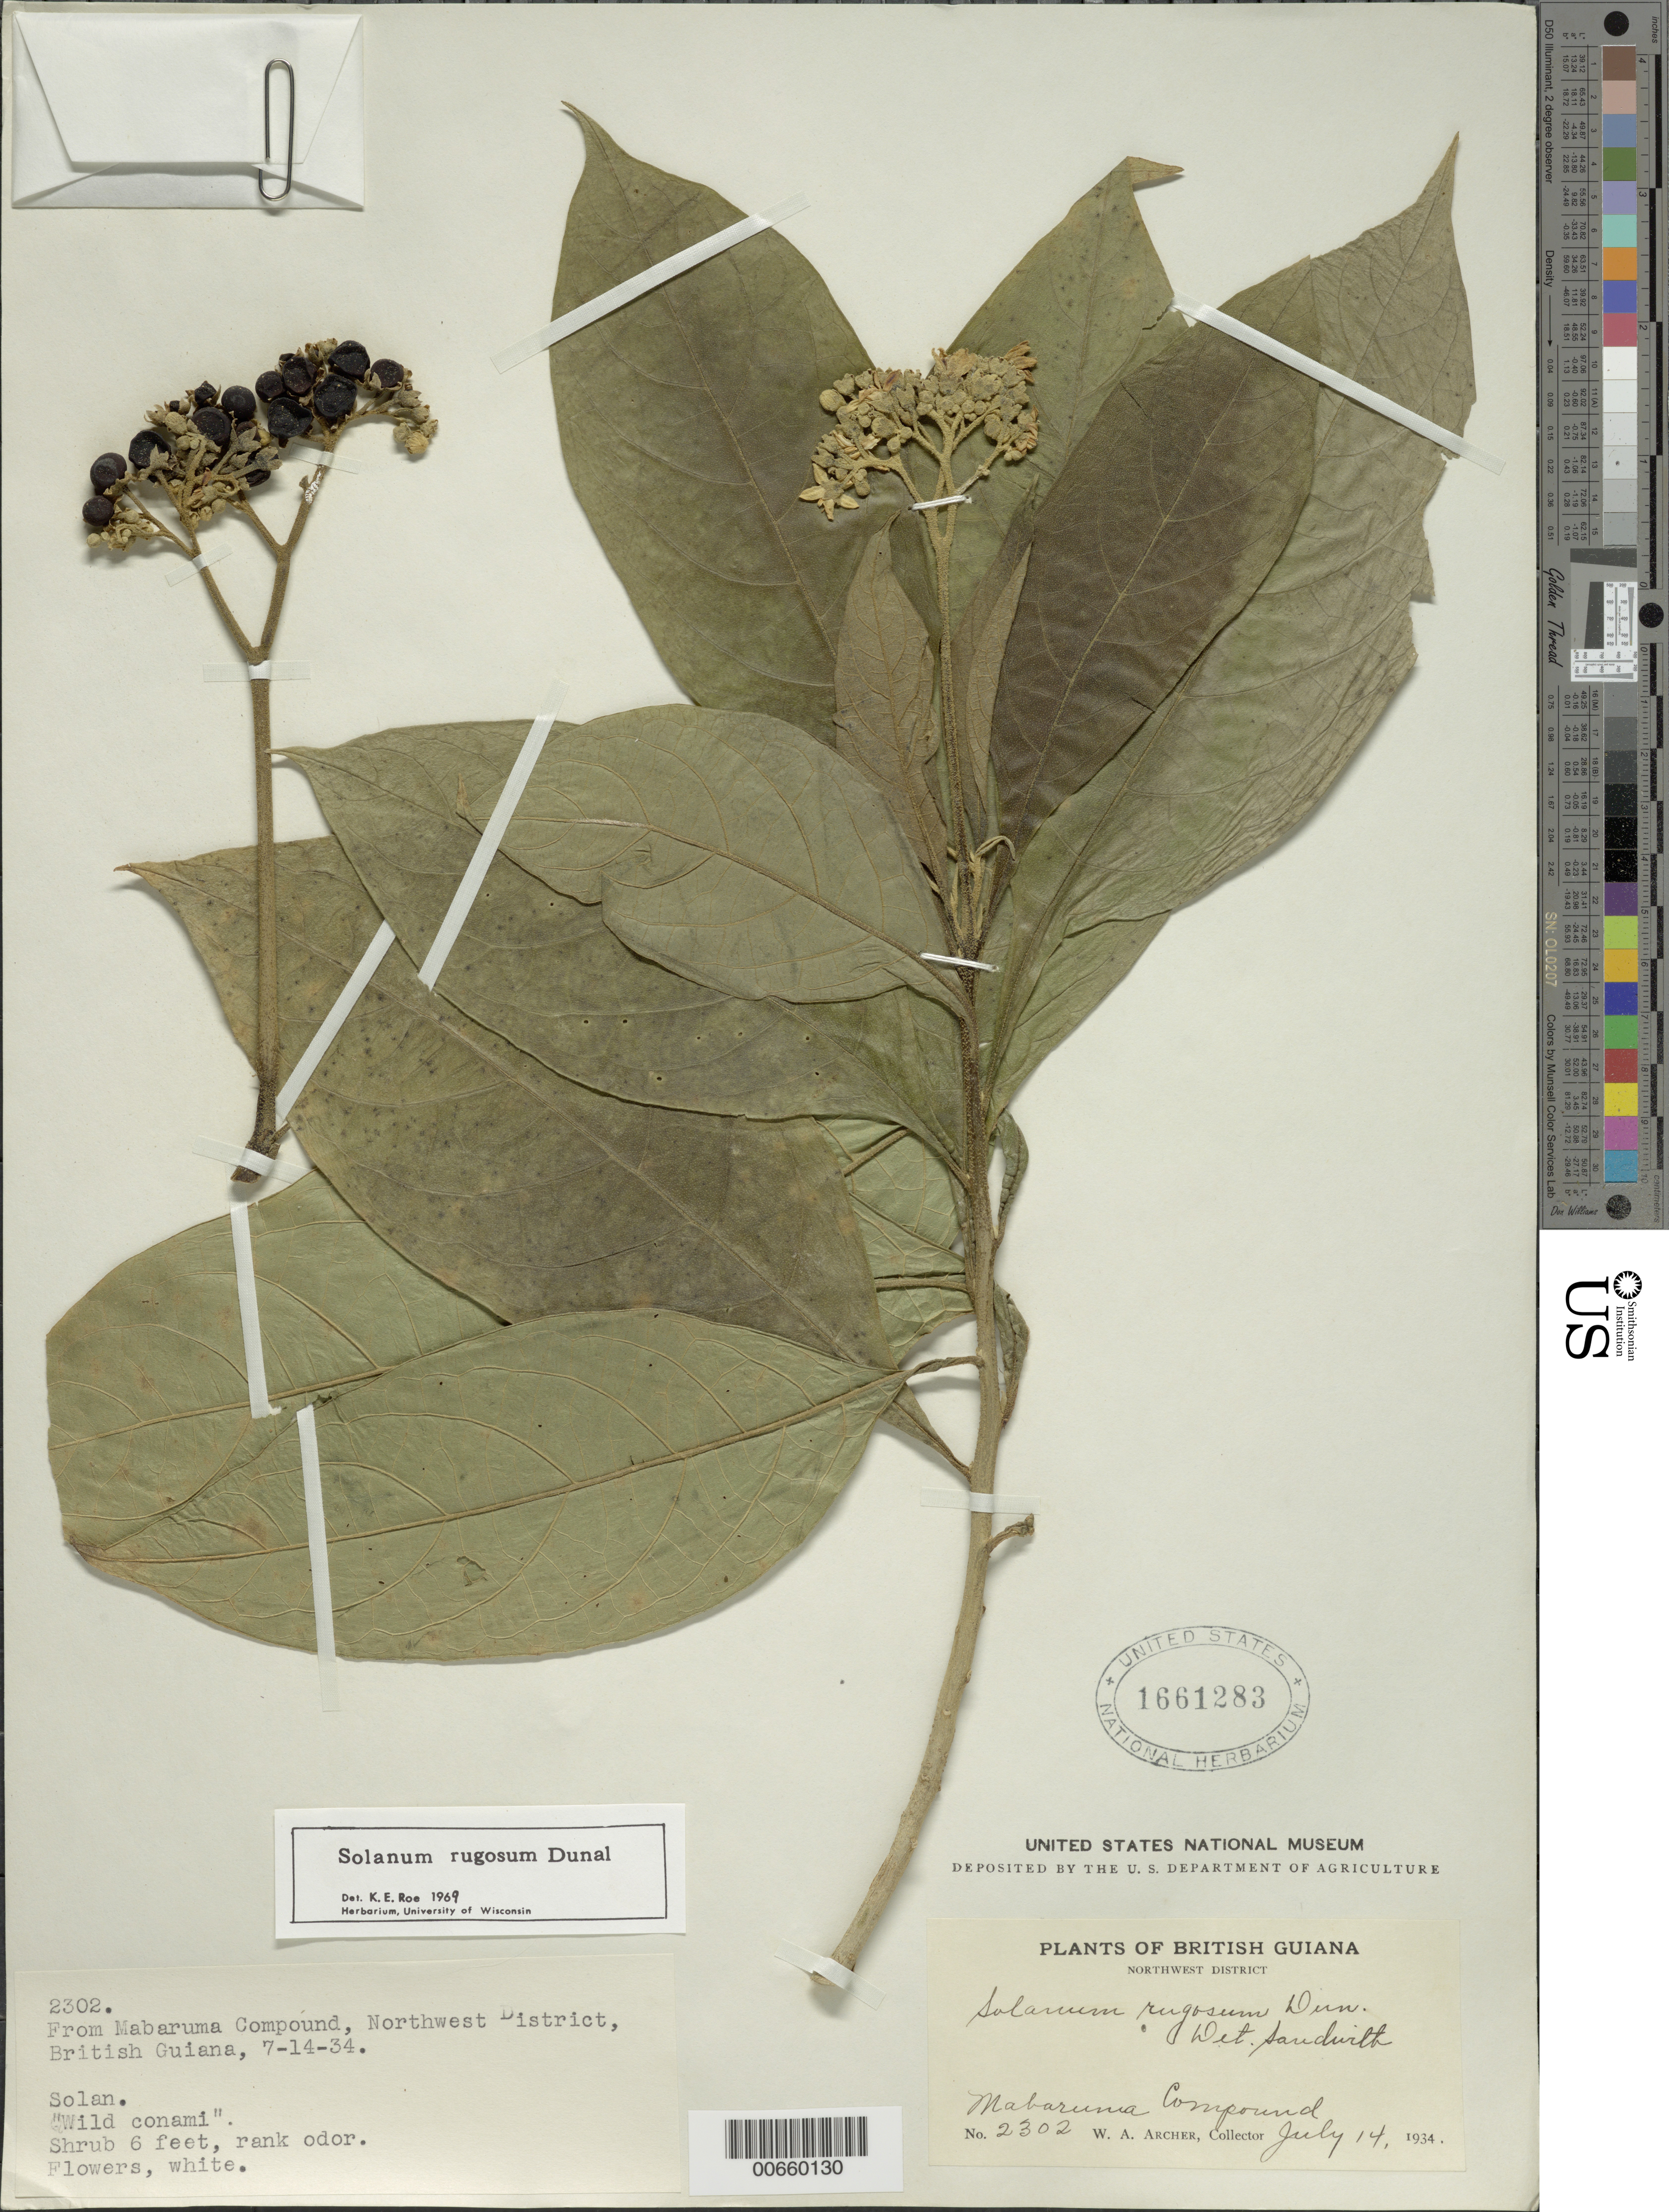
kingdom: Plantae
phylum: Tracheophyta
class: Magnoliopsida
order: Solanales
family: Solanaceae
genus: Solanum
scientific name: Solanum rugosum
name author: Dunal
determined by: Roe, K. E.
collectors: A. W. Archer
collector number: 2302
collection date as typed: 7 Jul 1934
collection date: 1934-07-07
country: Guyana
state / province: Barima-Waini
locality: Mabaruma Compound, NW Dist.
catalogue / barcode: US 1661283